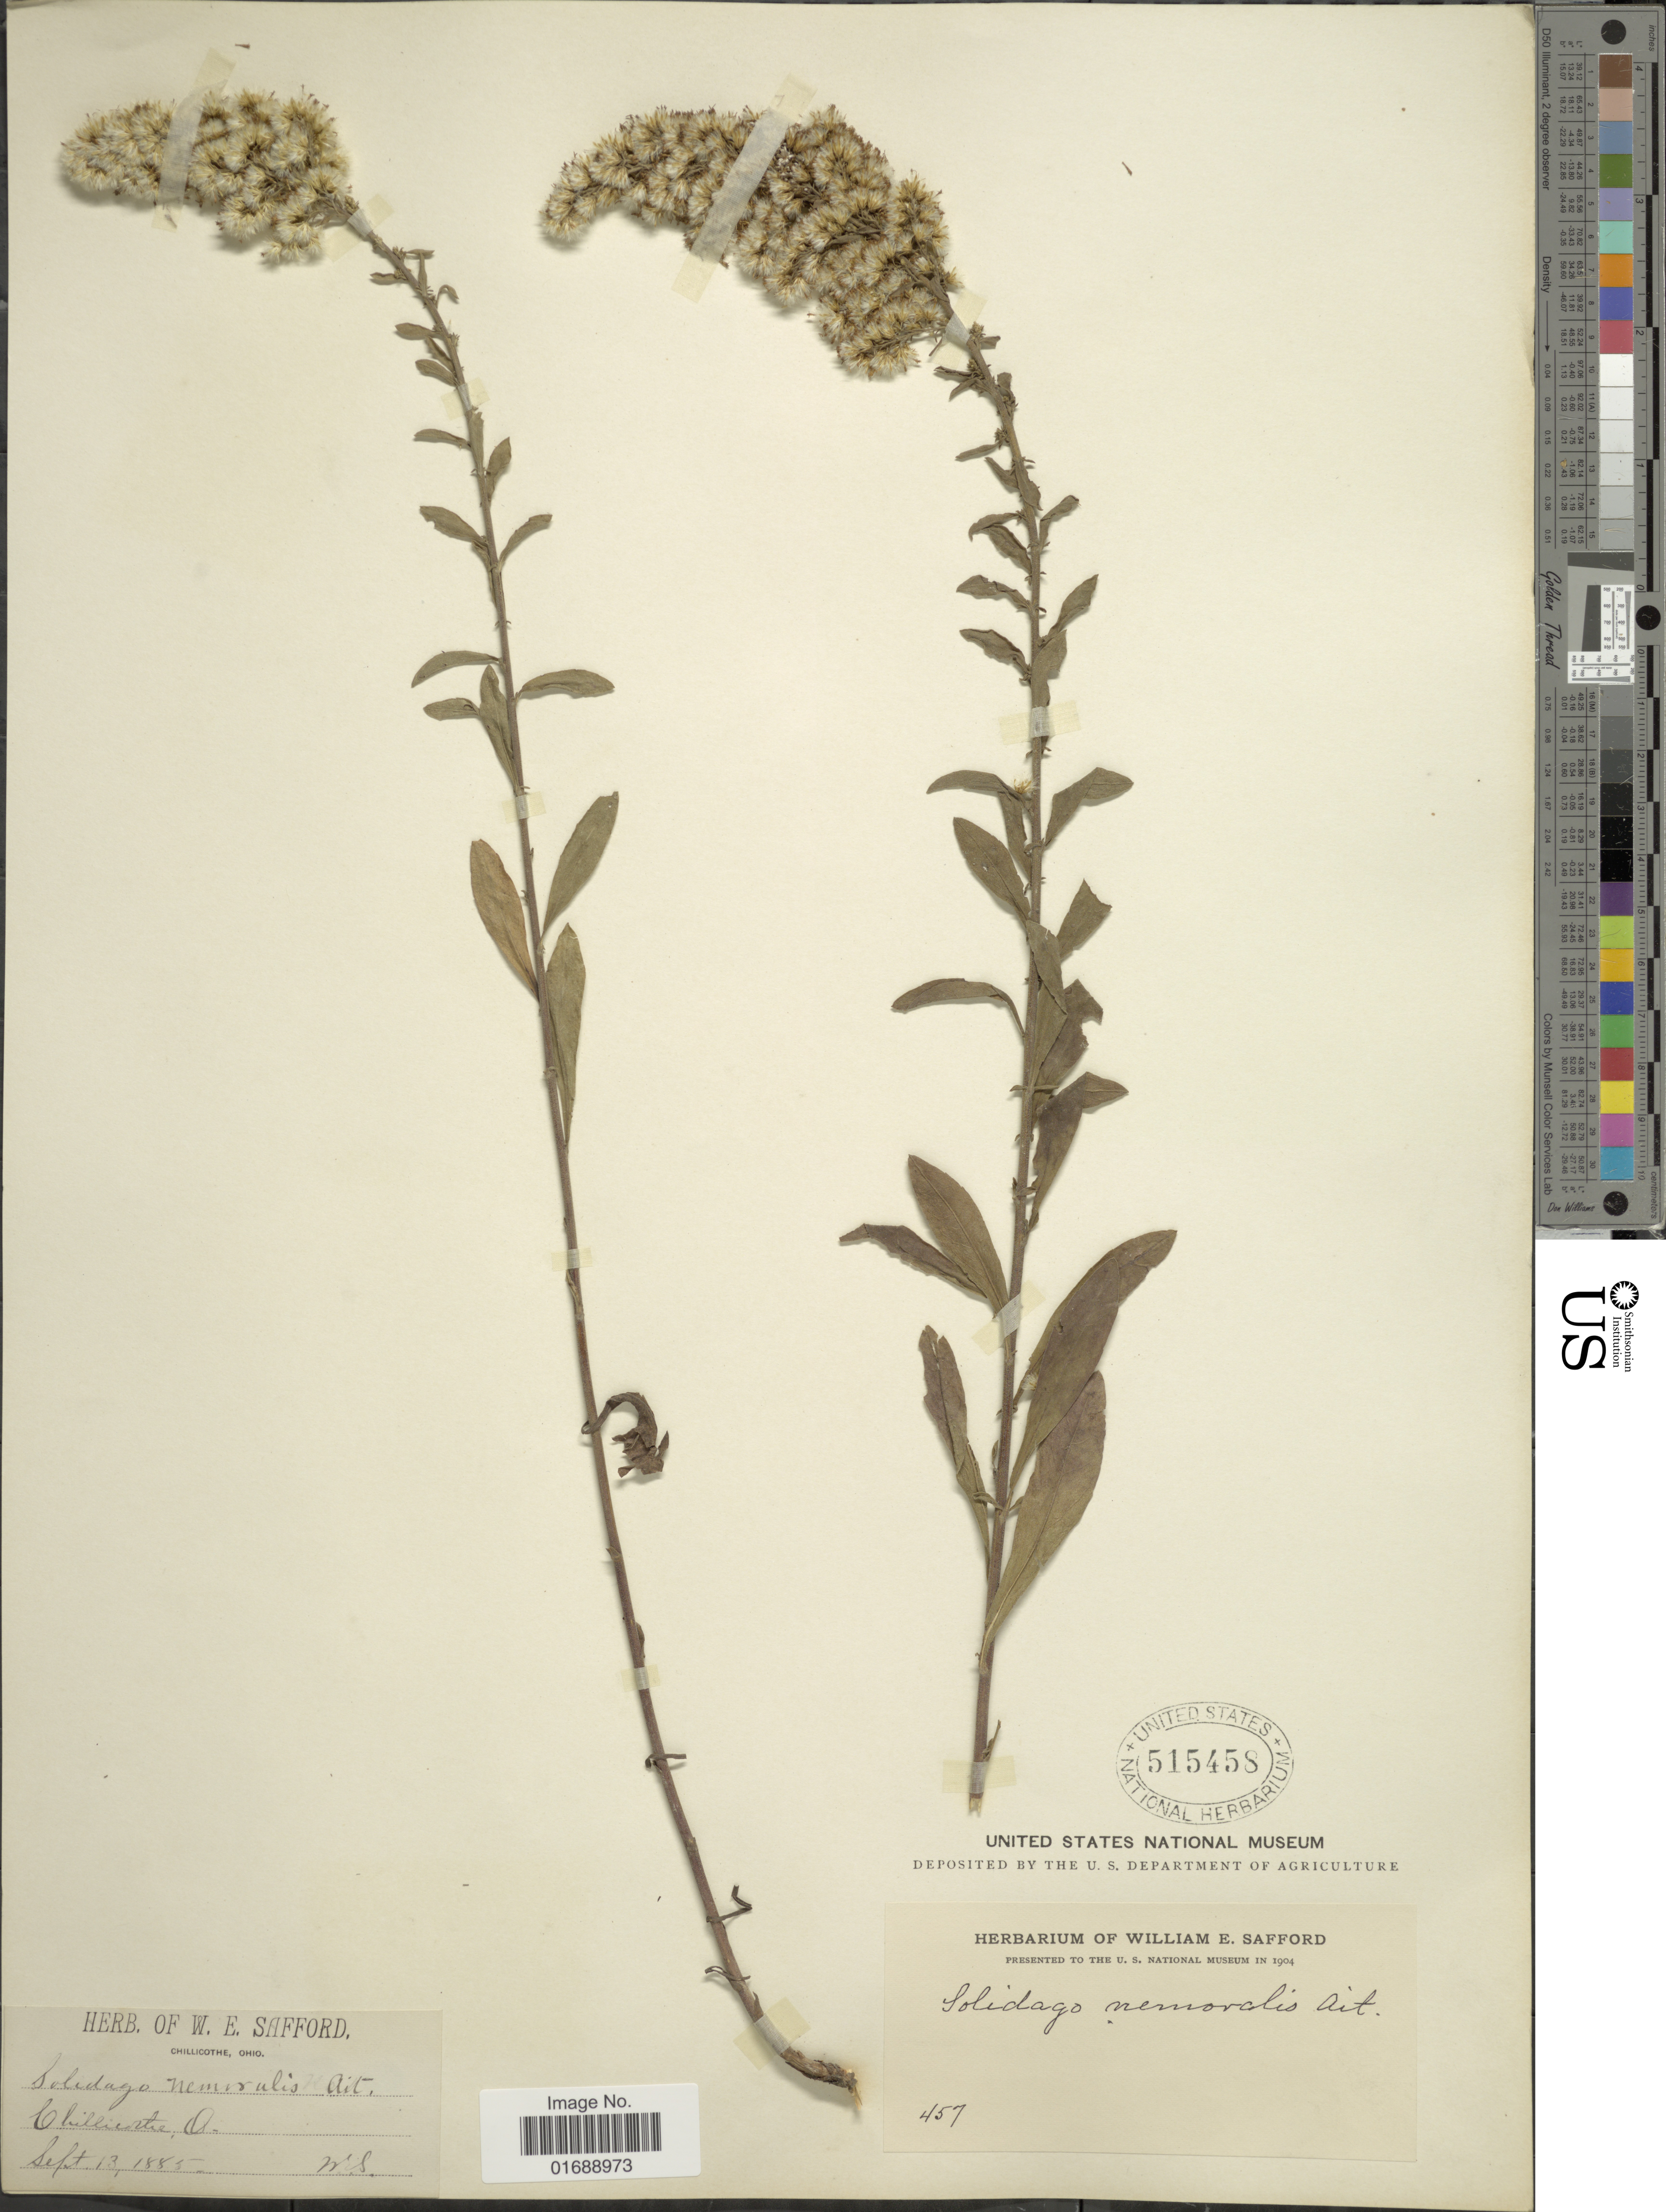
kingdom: Plantae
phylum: Tracheophyta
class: Magnoliopsida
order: Asterales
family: Asteraceae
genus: Solidago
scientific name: Solidago nemoralis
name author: Aiton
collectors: W. E. Safford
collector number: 457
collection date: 1885-09-13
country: United States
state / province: Ohio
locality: Chillicothe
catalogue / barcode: US 515458